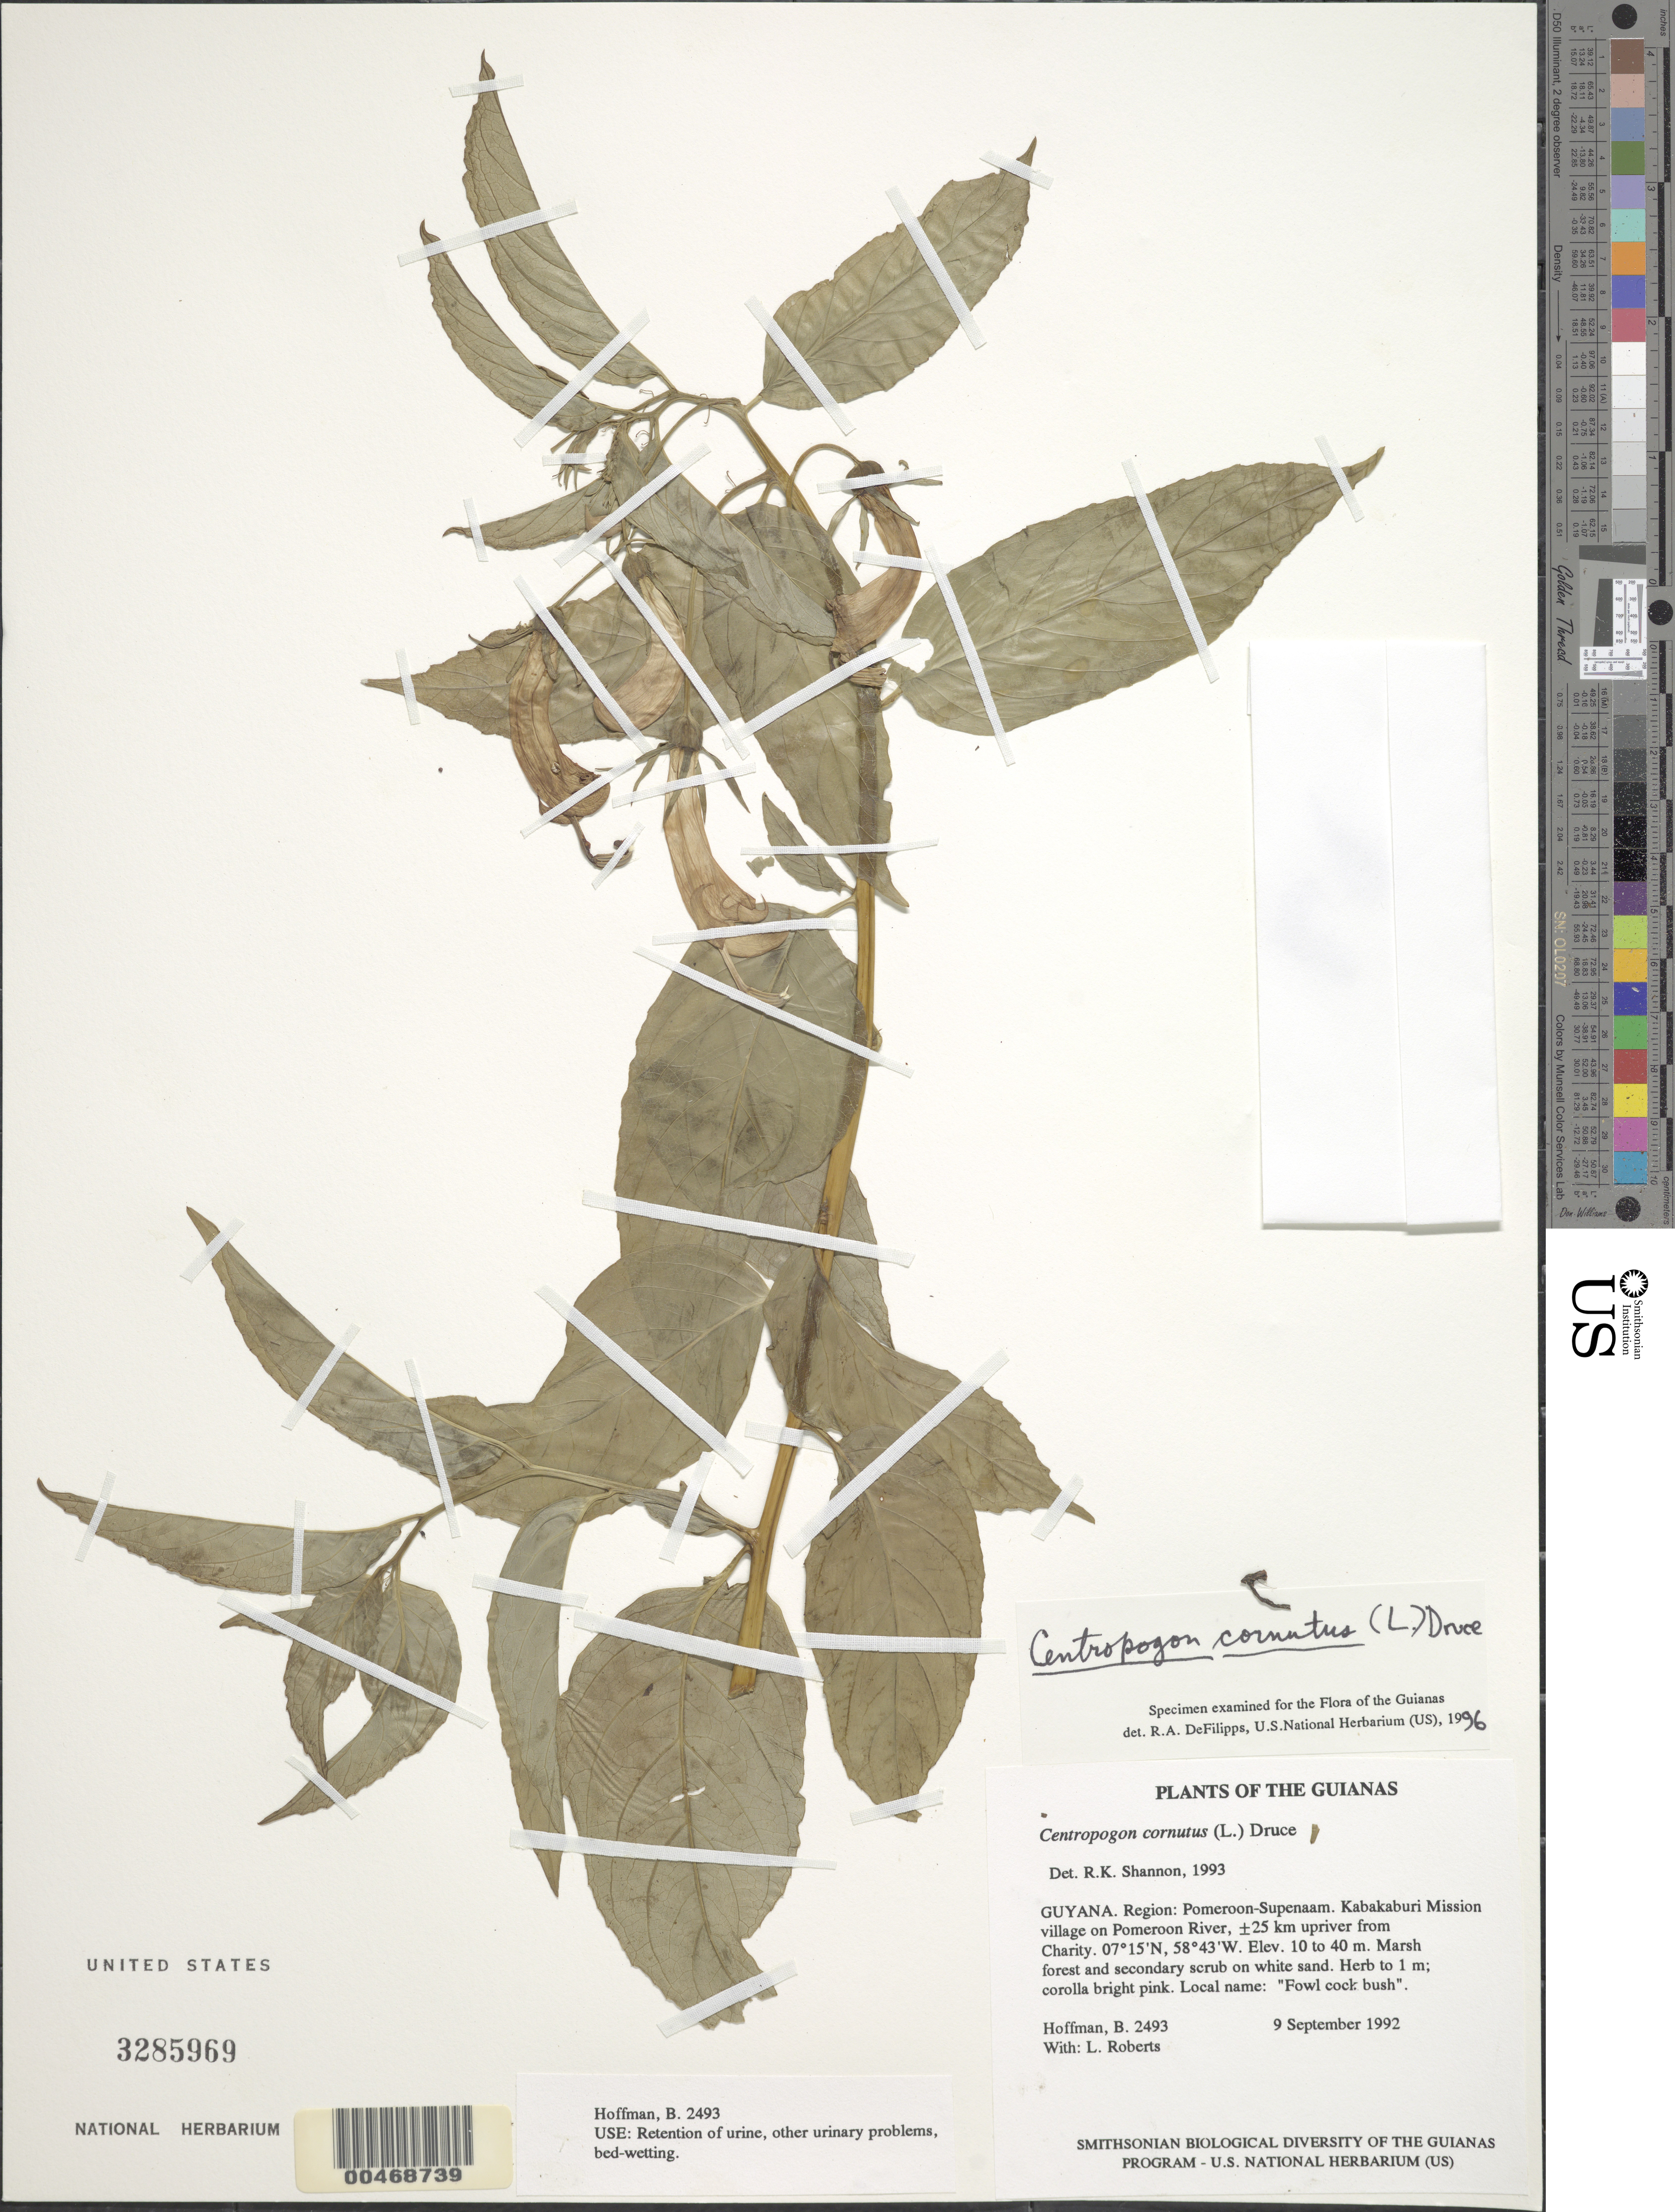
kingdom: Plantae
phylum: Tracheophyta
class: Magnoliopsida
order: Asterales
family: Campanulaceae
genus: Centropogon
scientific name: Centropogon cornutus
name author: (L.) Druce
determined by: DeFilipps, R. A.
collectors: B. Hoffman & L. Roberts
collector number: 2493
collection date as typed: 9 September 1992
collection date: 1992-09-09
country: Guyana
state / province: Pomeroon-Supenaam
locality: Kabakaburi Mission village, on Pomeroon River, ±25 km upriver from Charity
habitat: Marsh forest and secondary scrub on white sand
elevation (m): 10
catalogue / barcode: US 3285969